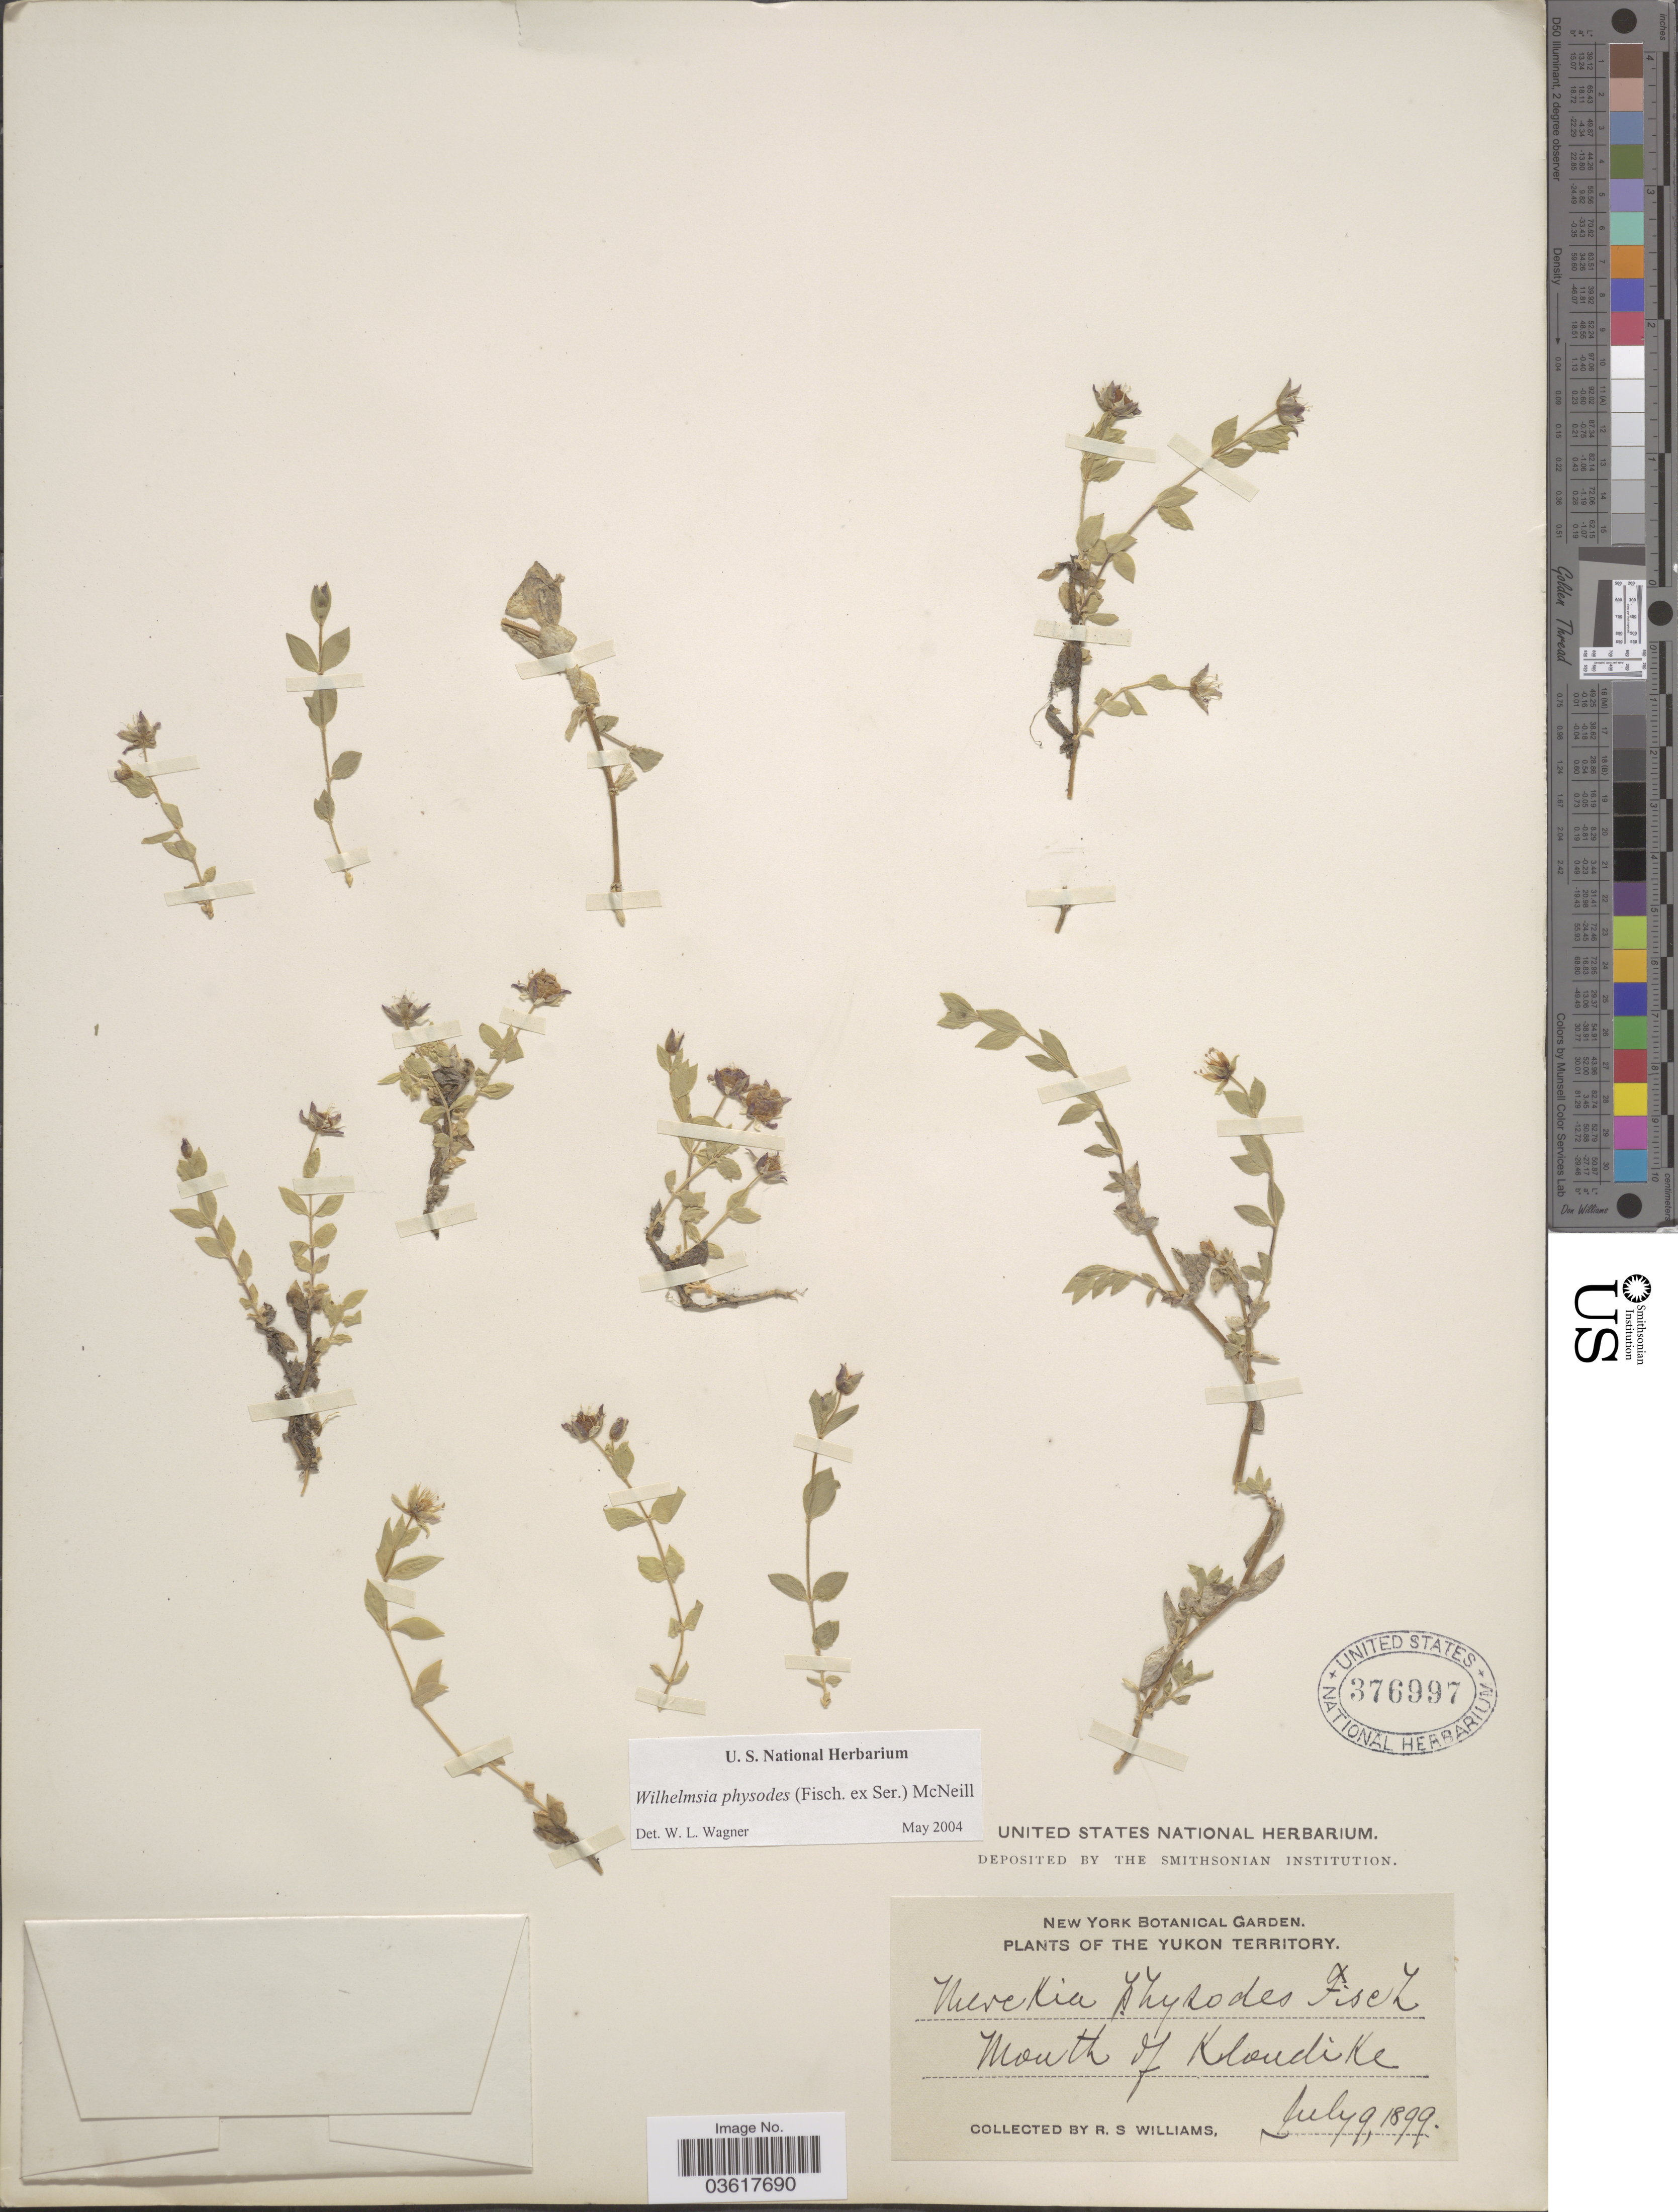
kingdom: Plantae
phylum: Tracheophyta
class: Magnoliopsida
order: Caryophyllales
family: Caryophyllaceae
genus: Wilhelmsia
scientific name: Wilhelmsia physodes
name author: (Fisch. ex Ser.) McNeill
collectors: R. S. Williams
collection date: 1899-07-09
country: Canada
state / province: Yukon Territory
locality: Mouth of Klondike.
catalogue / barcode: US 376997